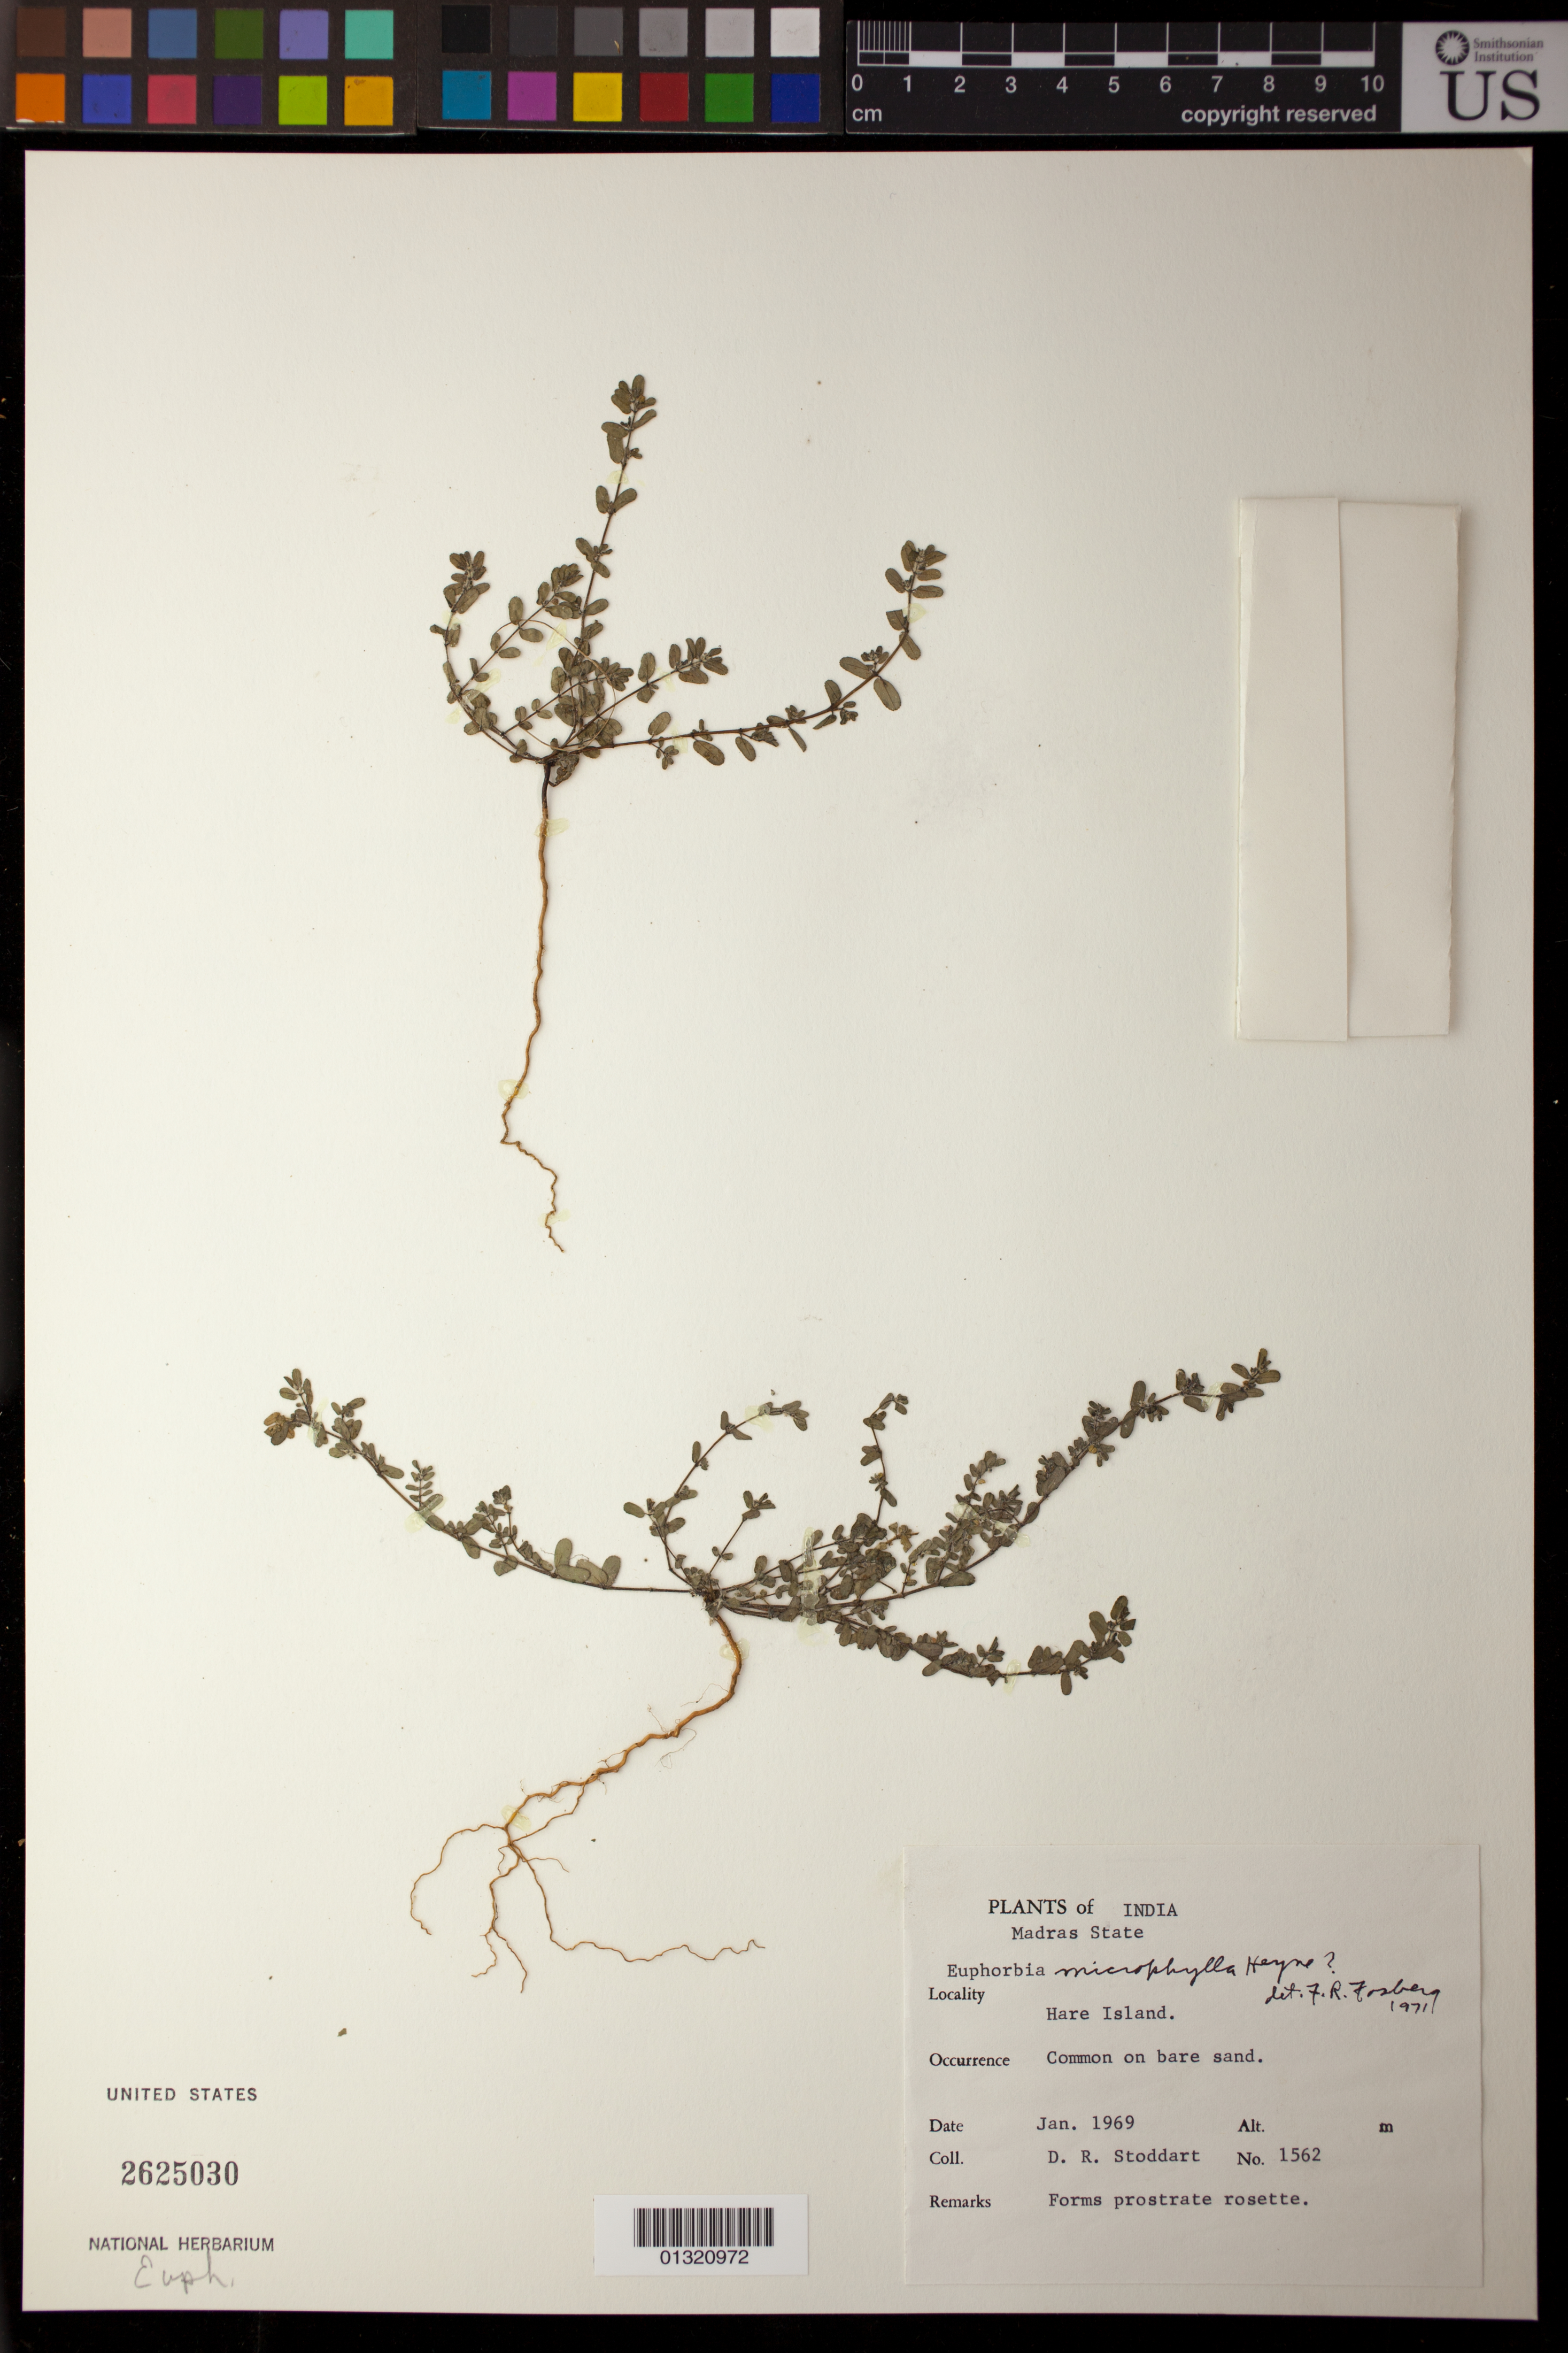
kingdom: Plantae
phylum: Tracheophyta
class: Magnoliopsida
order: Malpighiales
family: Euphorbiaceae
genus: Euphorbia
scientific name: Euphorbia thymifolia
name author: L.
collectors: D. R. Stoddart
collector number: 1562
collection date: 1969-01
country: India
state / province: Tamil Nadu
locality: Madras, Hare Island [Pāndyan Tīvu]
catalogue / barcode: US 2625030